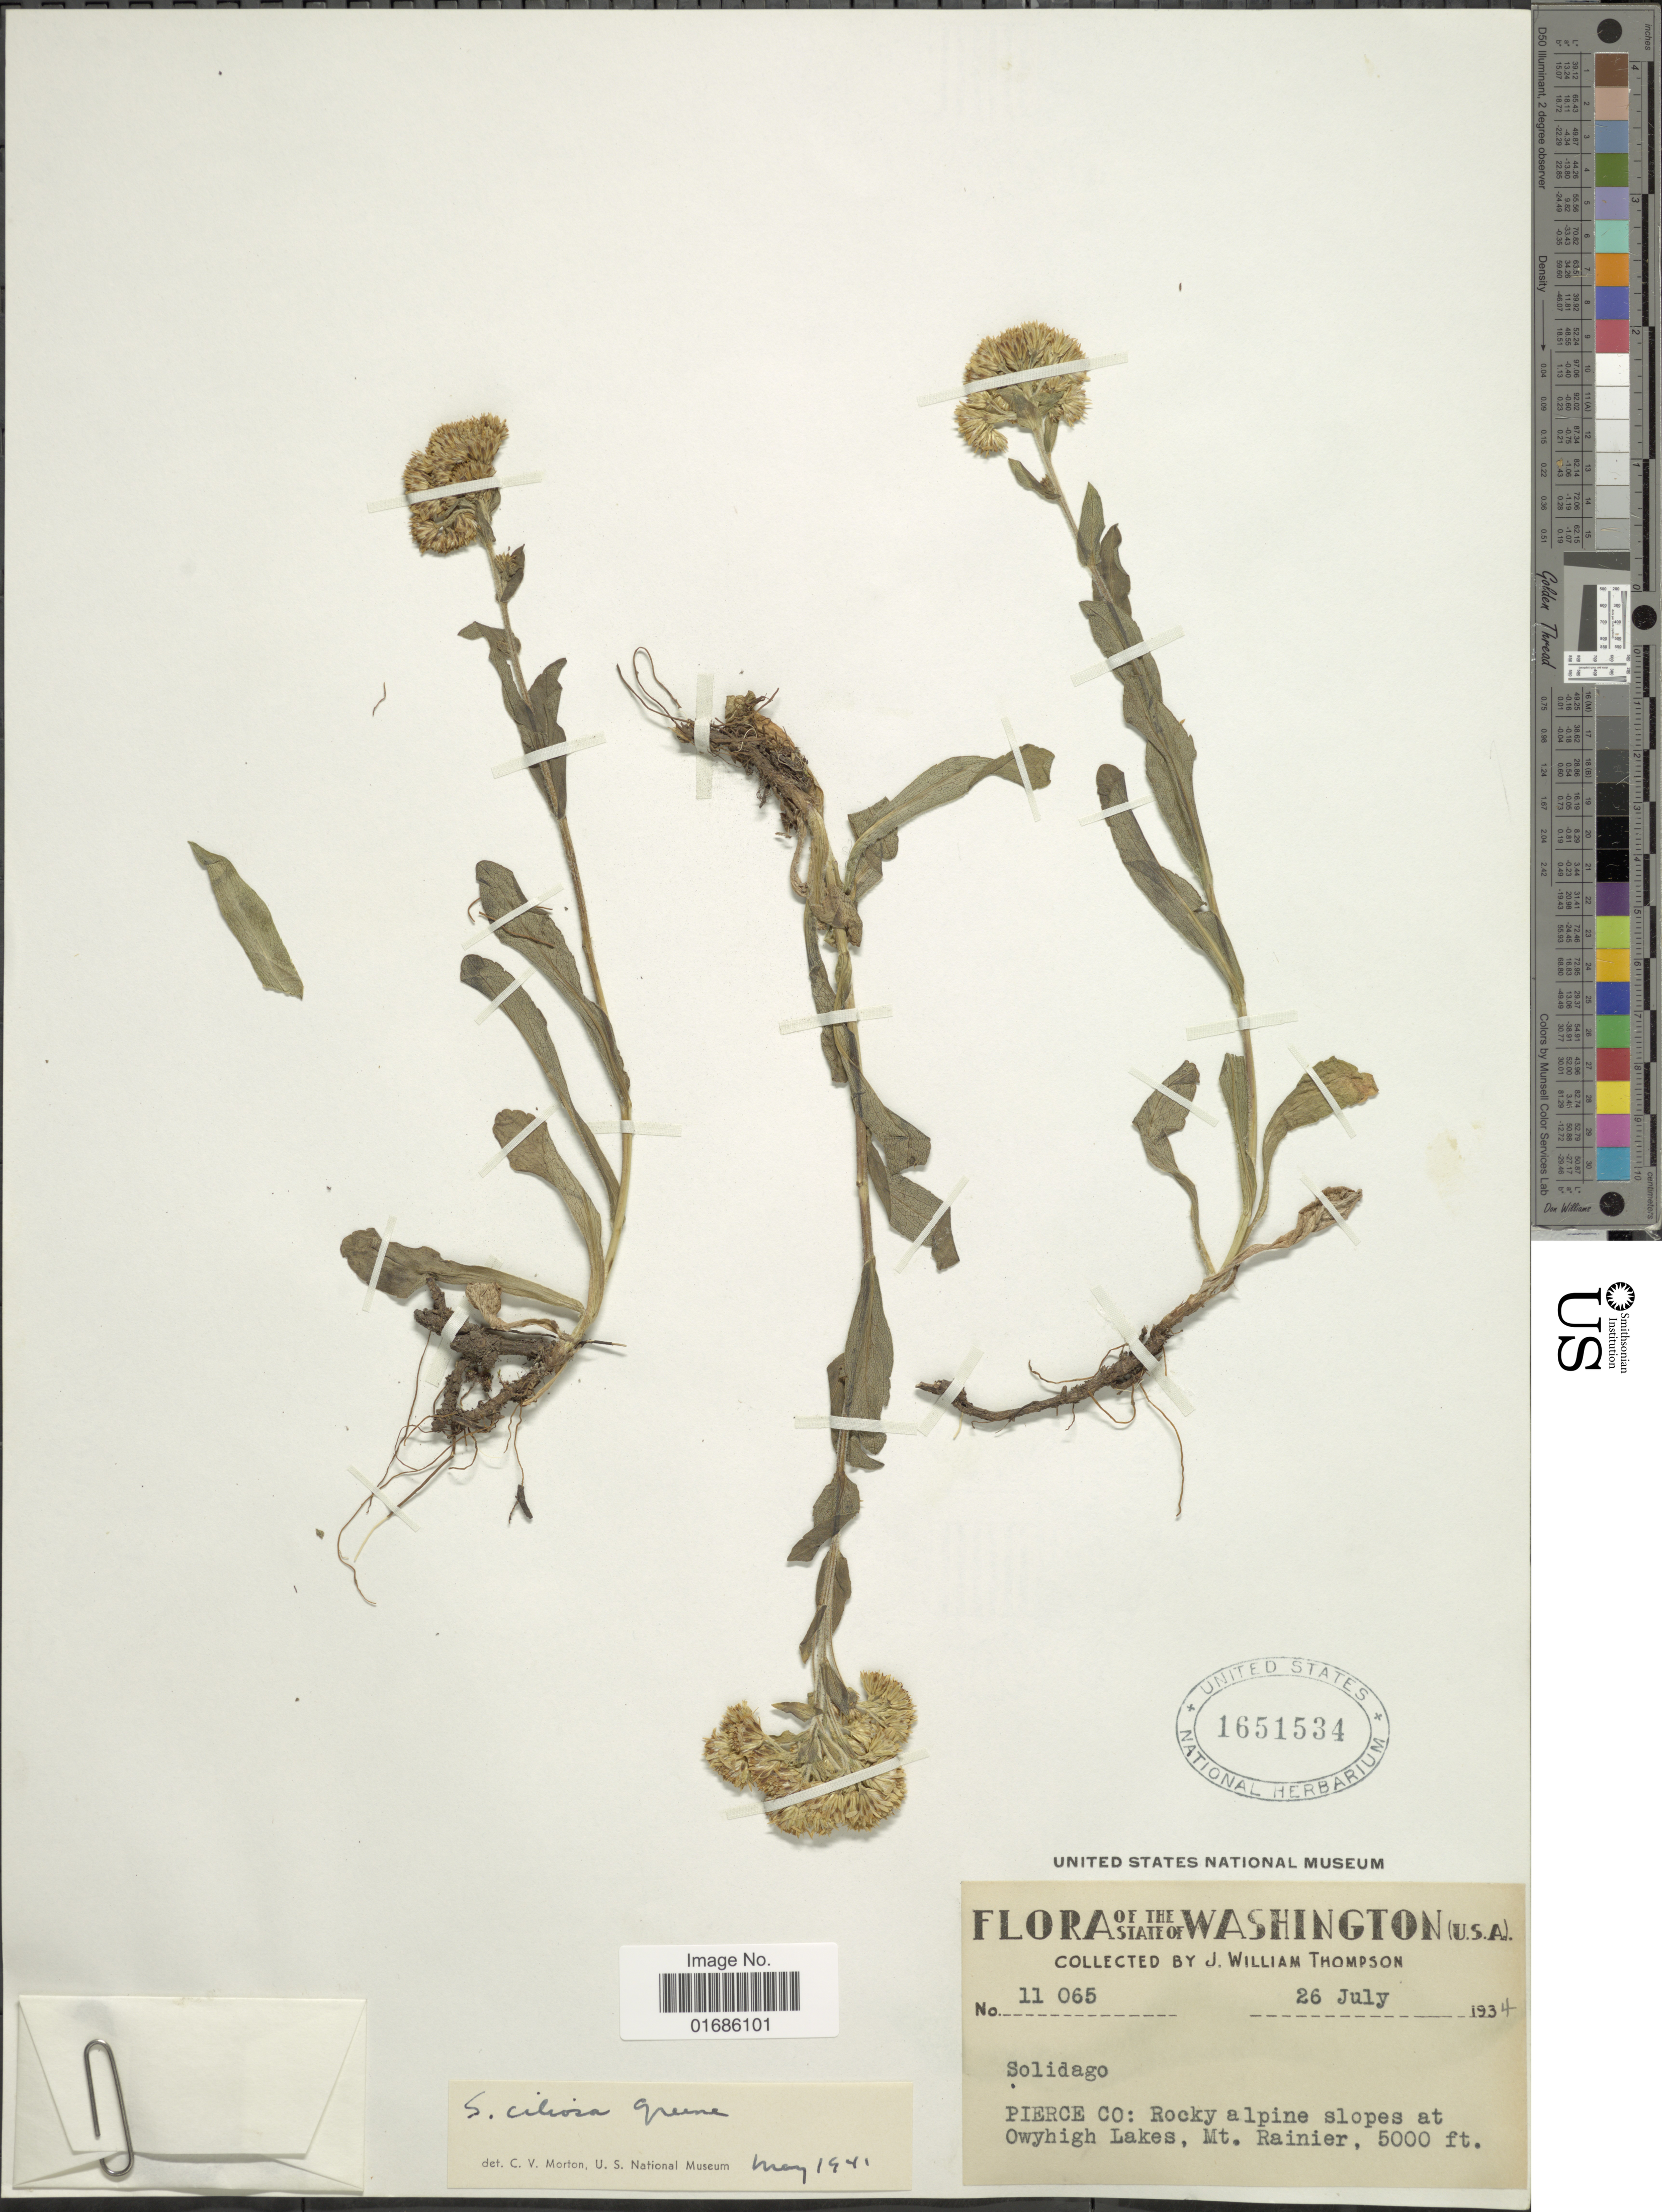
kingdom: Plantae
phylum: Tracheophyta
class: Magnoliopsida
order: Asterales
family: Asteraceae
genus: Solidago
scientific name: Solidago ciliosa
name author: Greene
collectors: J. W. Thompson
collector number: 11065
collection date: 1934-07-26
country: United States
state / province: Washington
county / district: Pierce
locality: Solidago, Pierce Co: Rocky alpine slopes at Owyhigh Lakes, Mt. Rainier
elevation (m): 1524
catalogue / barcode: US 1651534